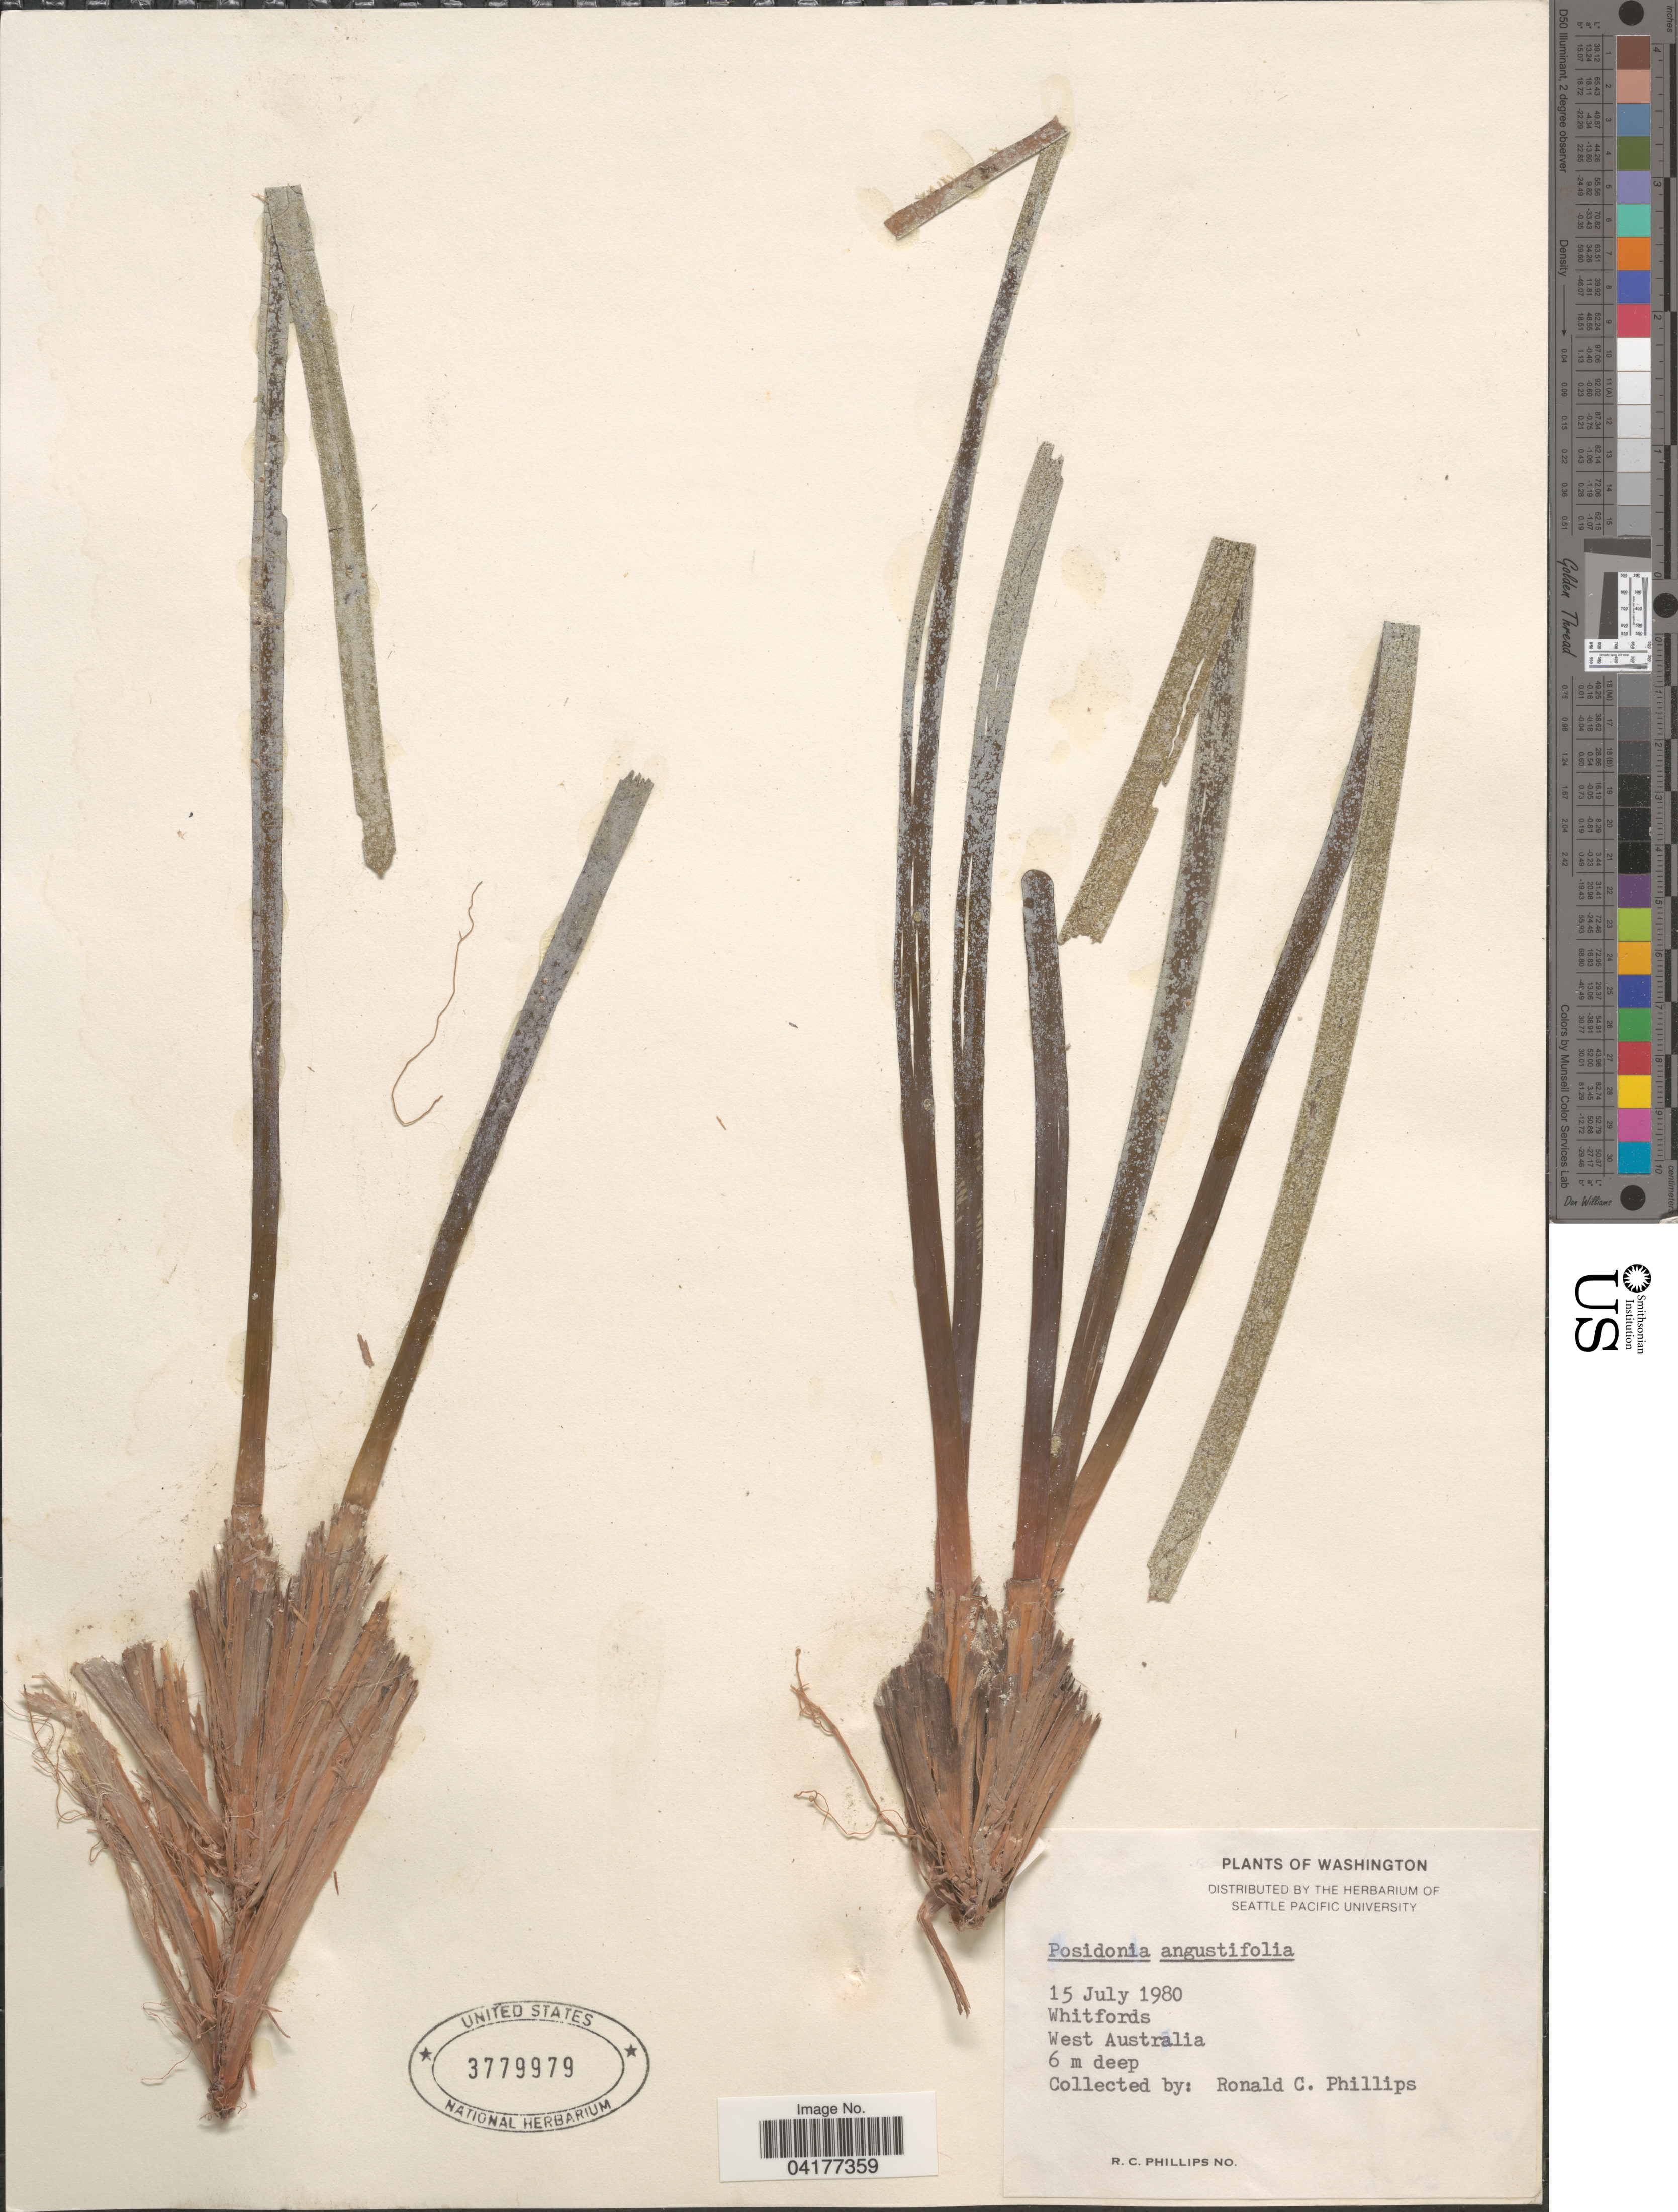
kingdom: Plantae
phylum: Tracheophyta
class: Liliopsida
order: Alismatales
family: Posidoniaceae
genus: Posidonia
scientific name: Posidonia angustifolia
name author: Cambridge & J. Kuo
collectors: R. C. Phillips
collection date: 1980-07-15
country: Australia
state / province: Western Australia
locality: Whitfords. West Australia.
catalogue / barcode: US 3779979